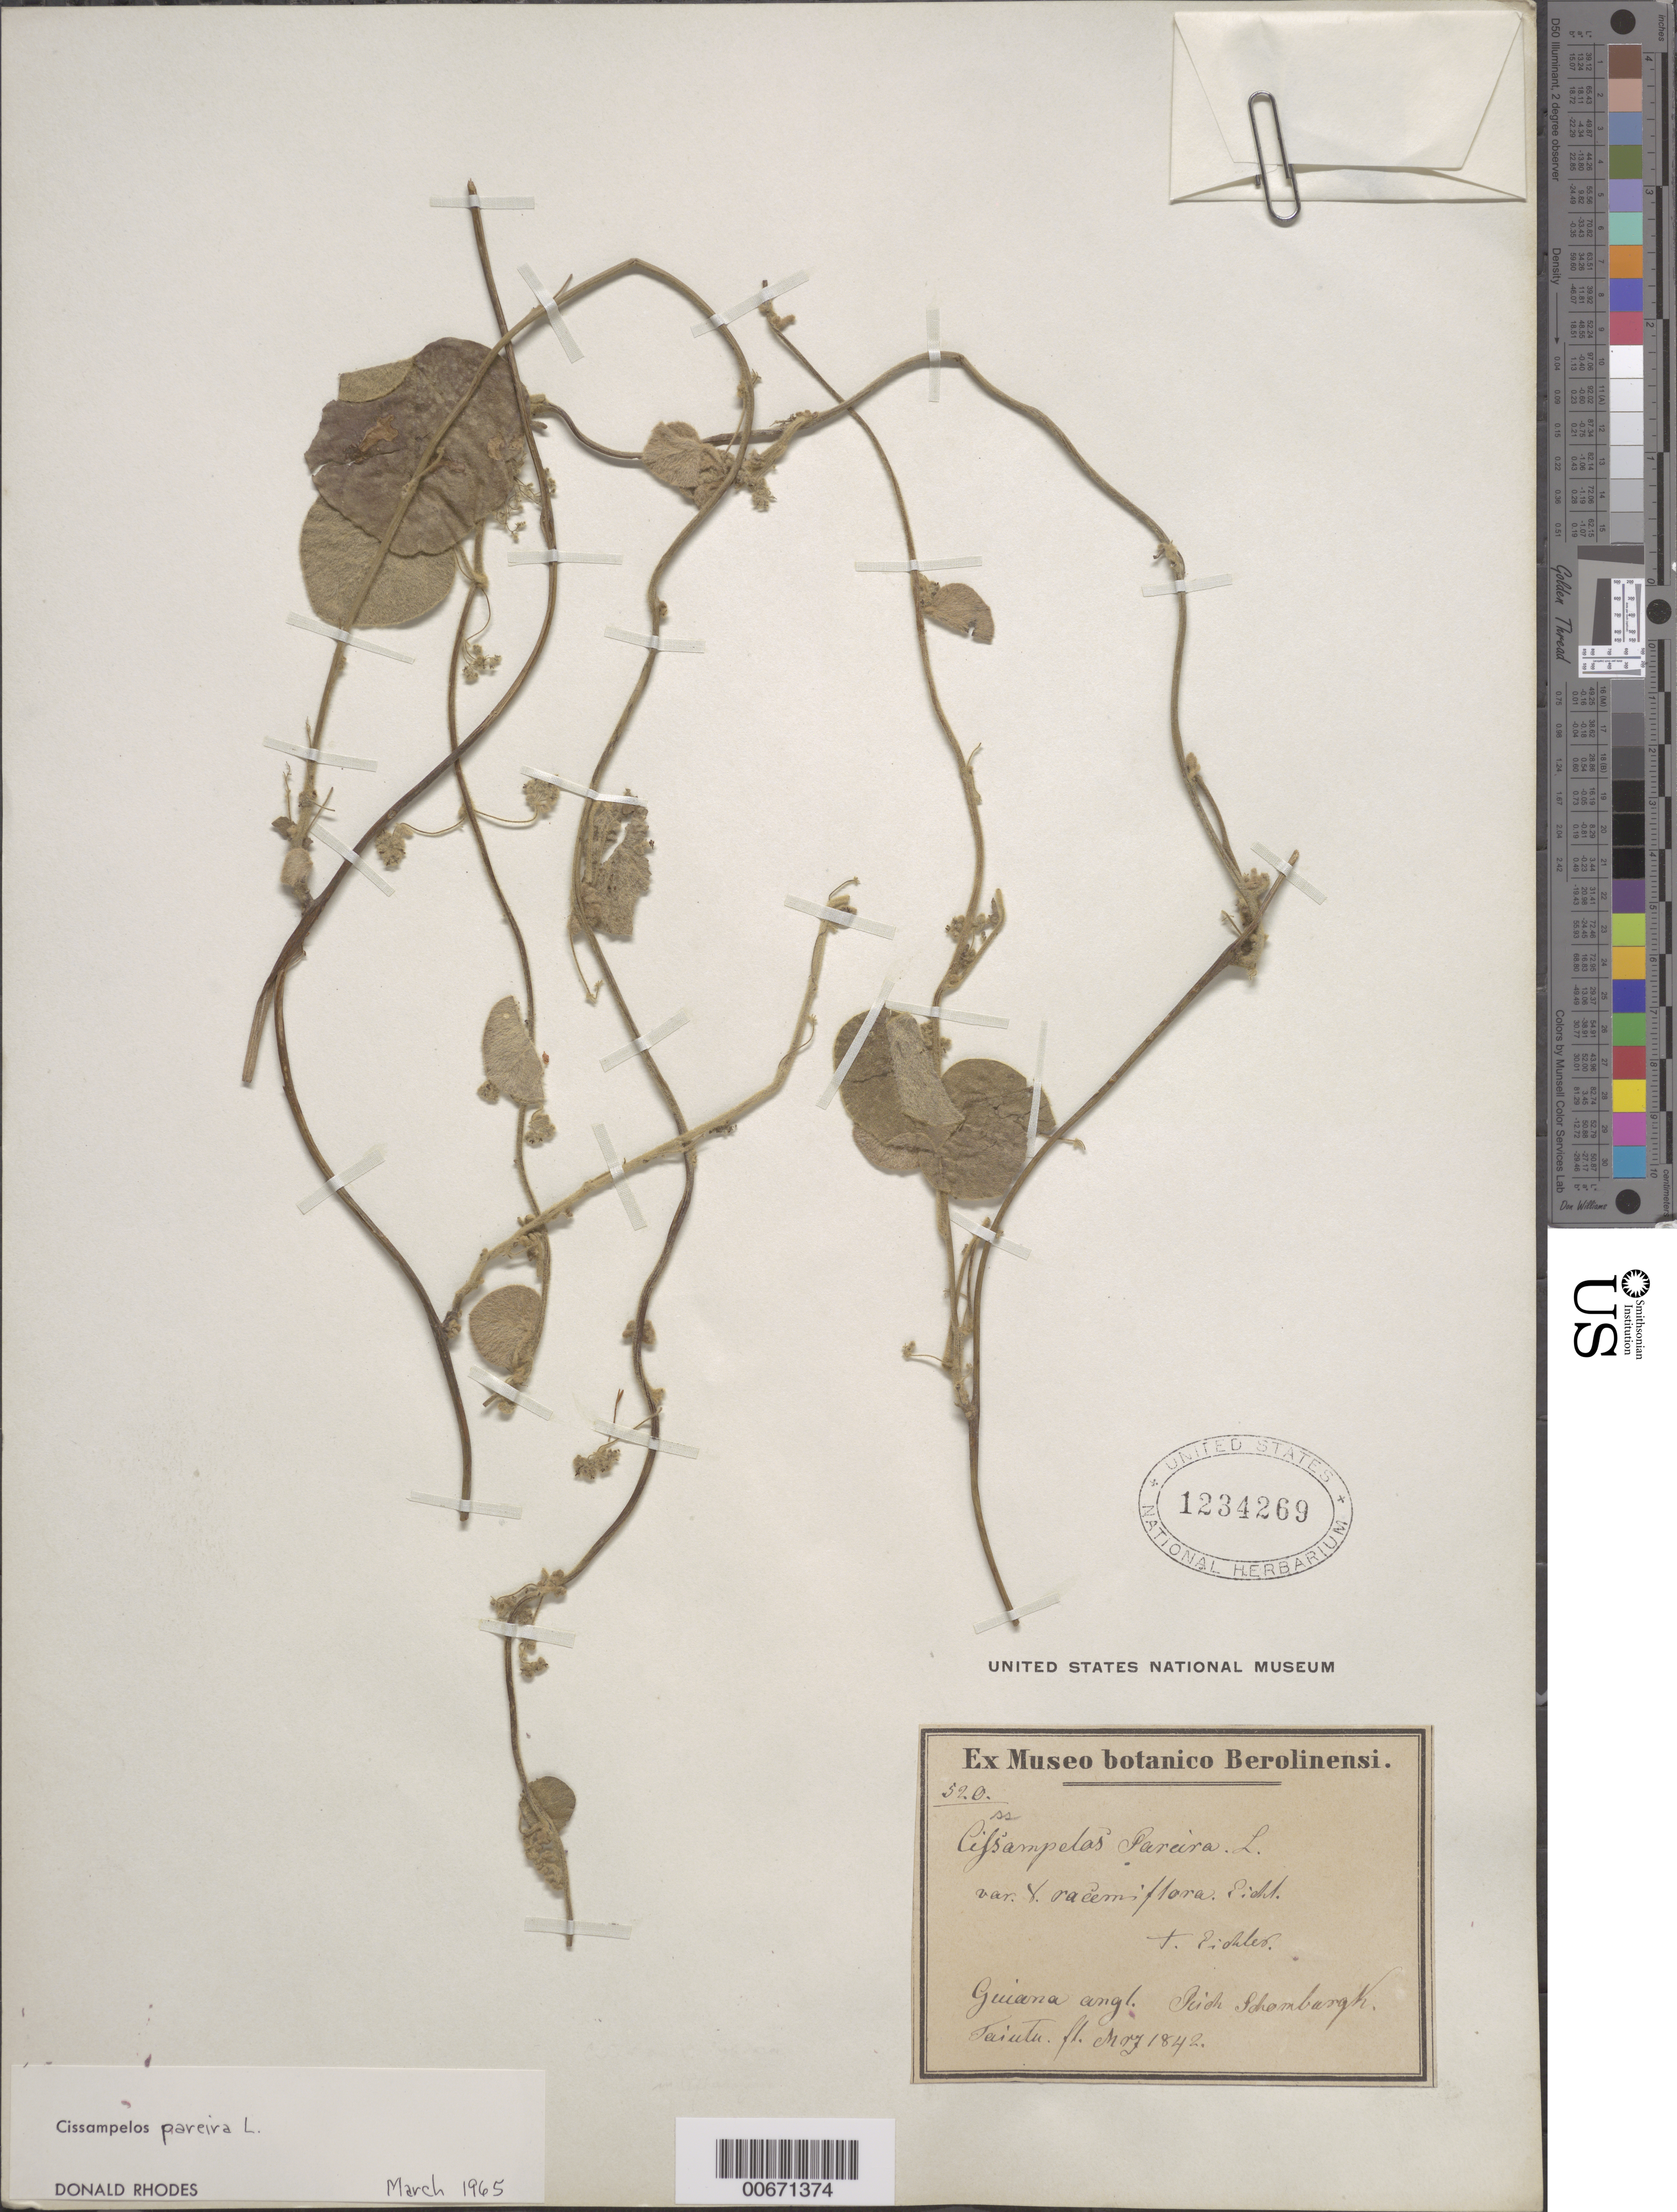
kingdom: Plantae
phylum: Tracheophyta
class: Magnoliopsida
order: Ranunculales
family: Menispermaceae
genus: Cissampelos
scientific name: Cissampelos pareira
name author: L.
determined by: Rhodes, D.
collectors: M. R. Schomburgk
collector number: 520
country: Guyana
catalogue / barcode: US 1234269